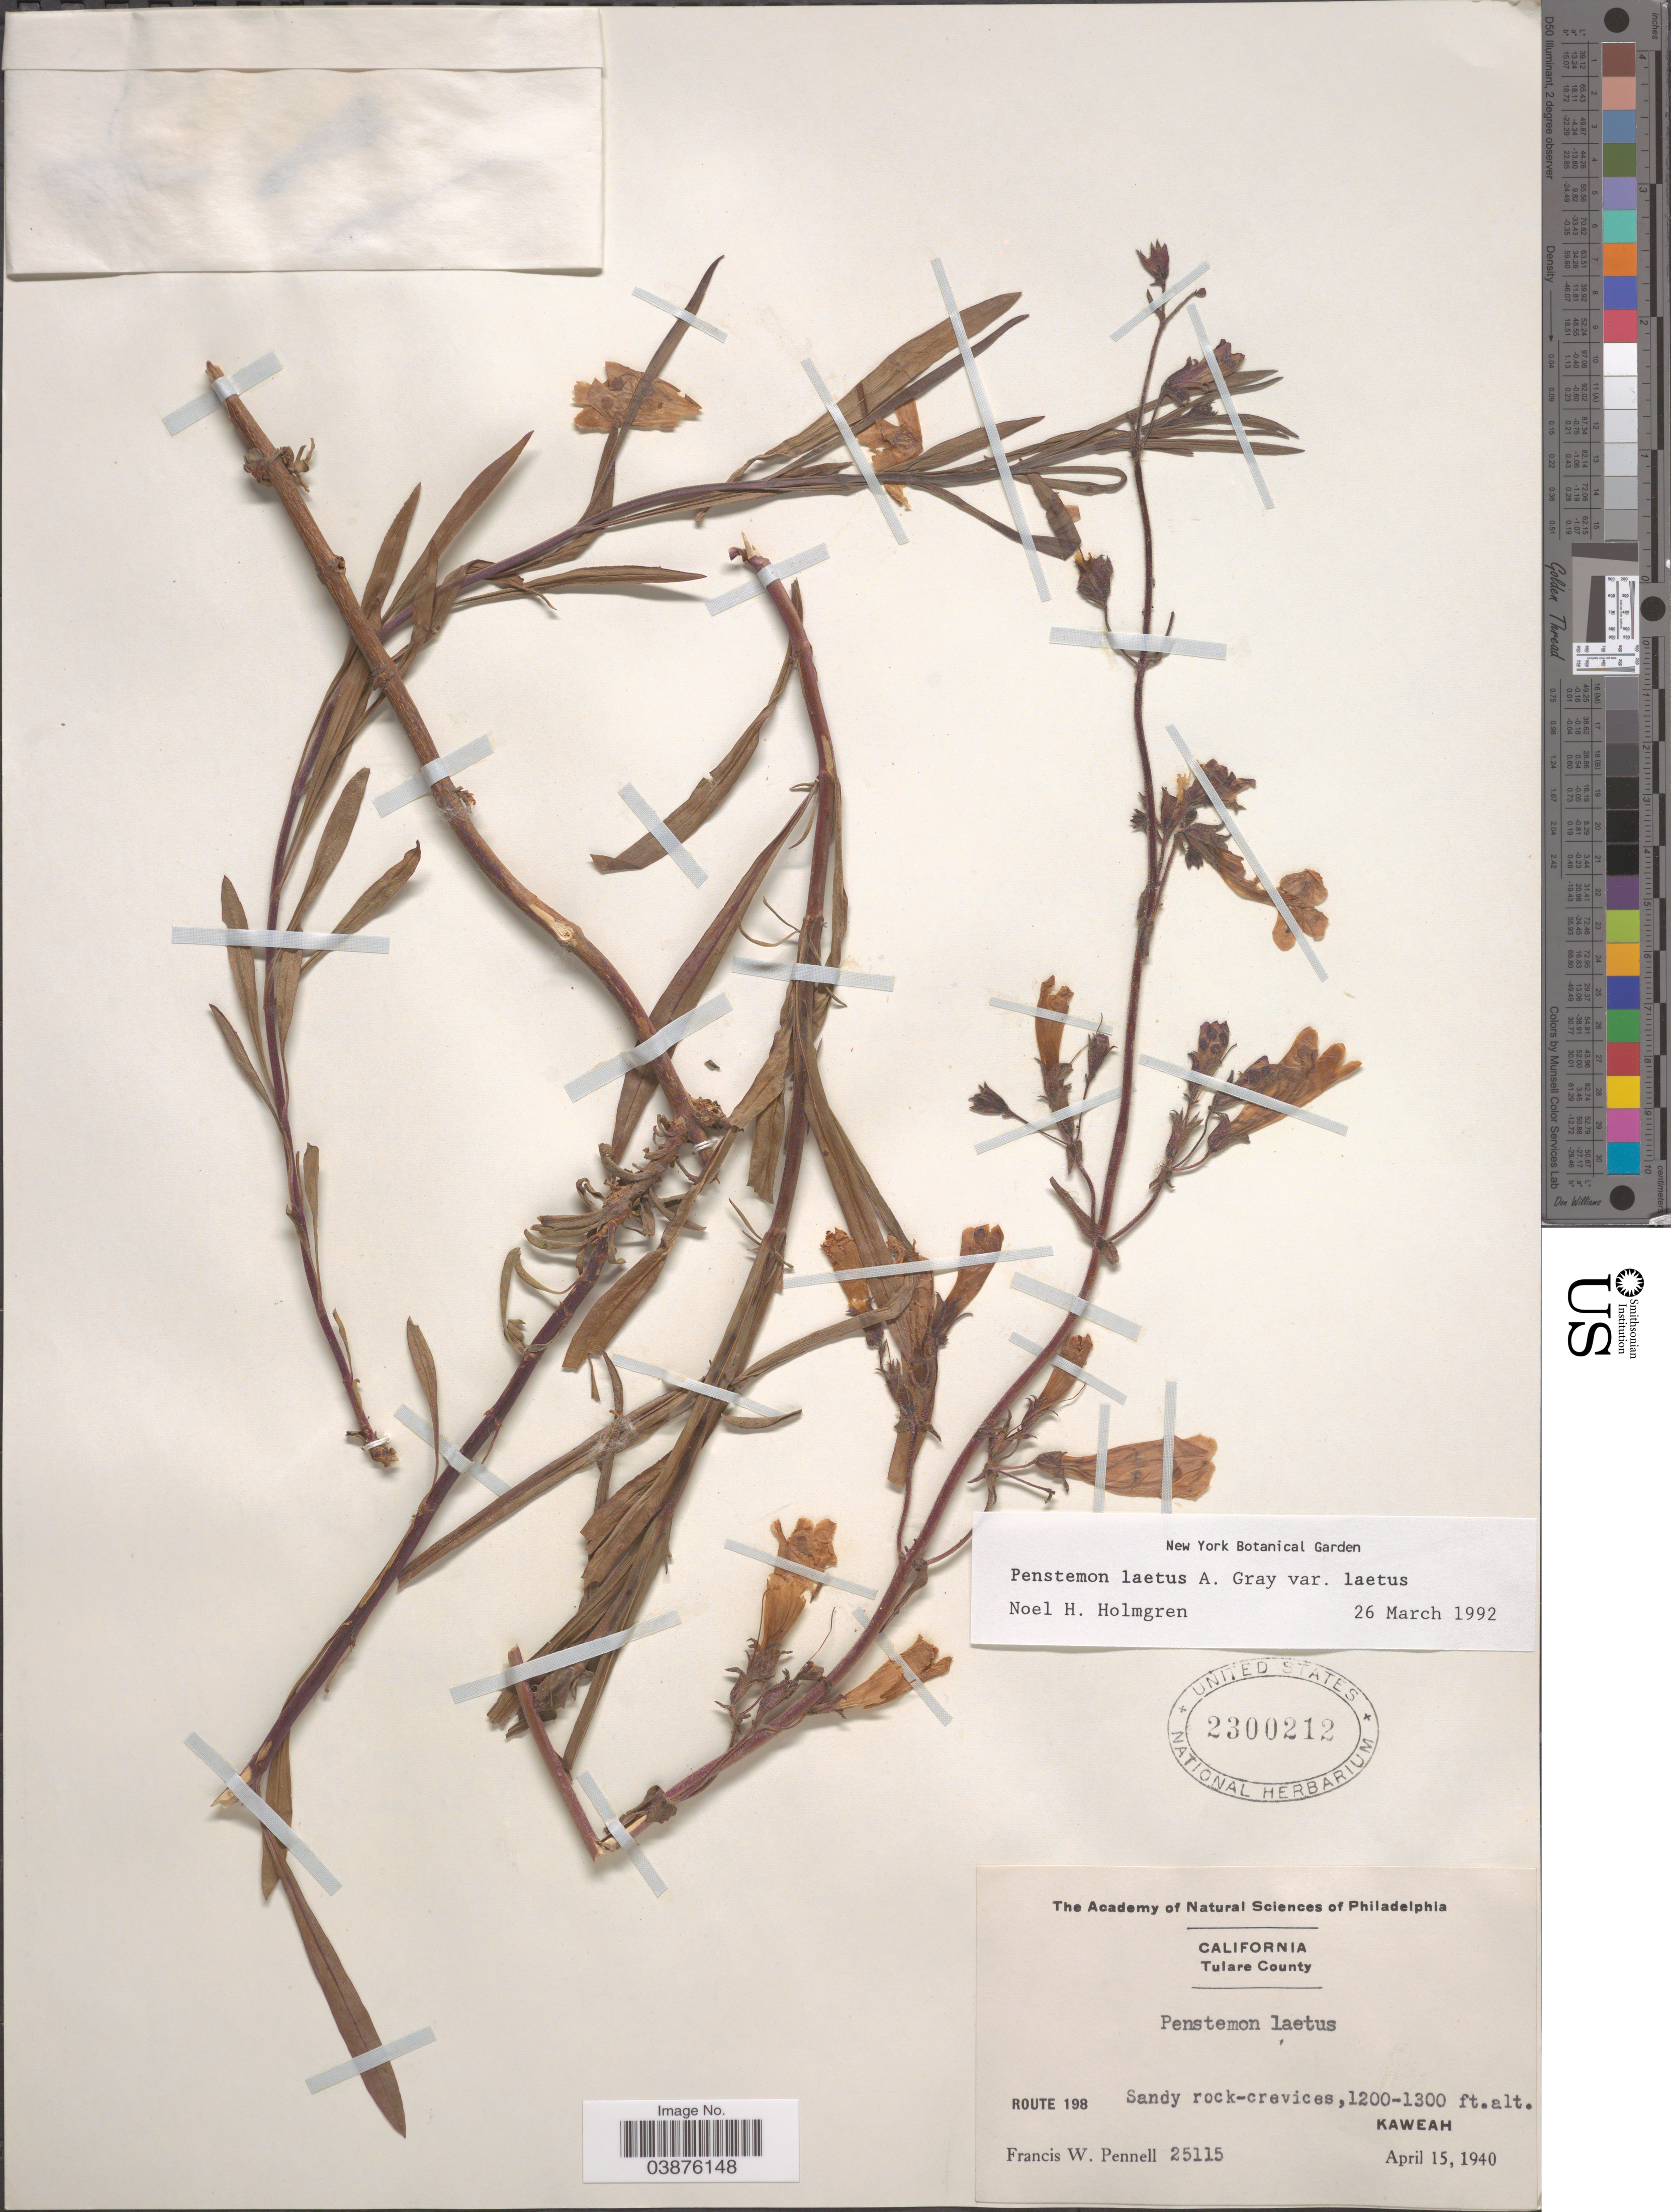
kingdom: Plantae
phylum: Tracheophyta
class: Magnoliopsida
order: Lamiales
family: Plantaginaceae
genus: Penstemon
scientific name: Penstemon laetus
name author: A. Gray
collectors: F. W. Pennell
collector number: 25115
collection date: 1940-04-15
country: United States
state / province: California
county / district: Tulare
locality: Tulare County. Route 198, Kaweah.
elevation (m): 366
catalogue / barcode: US 2300212